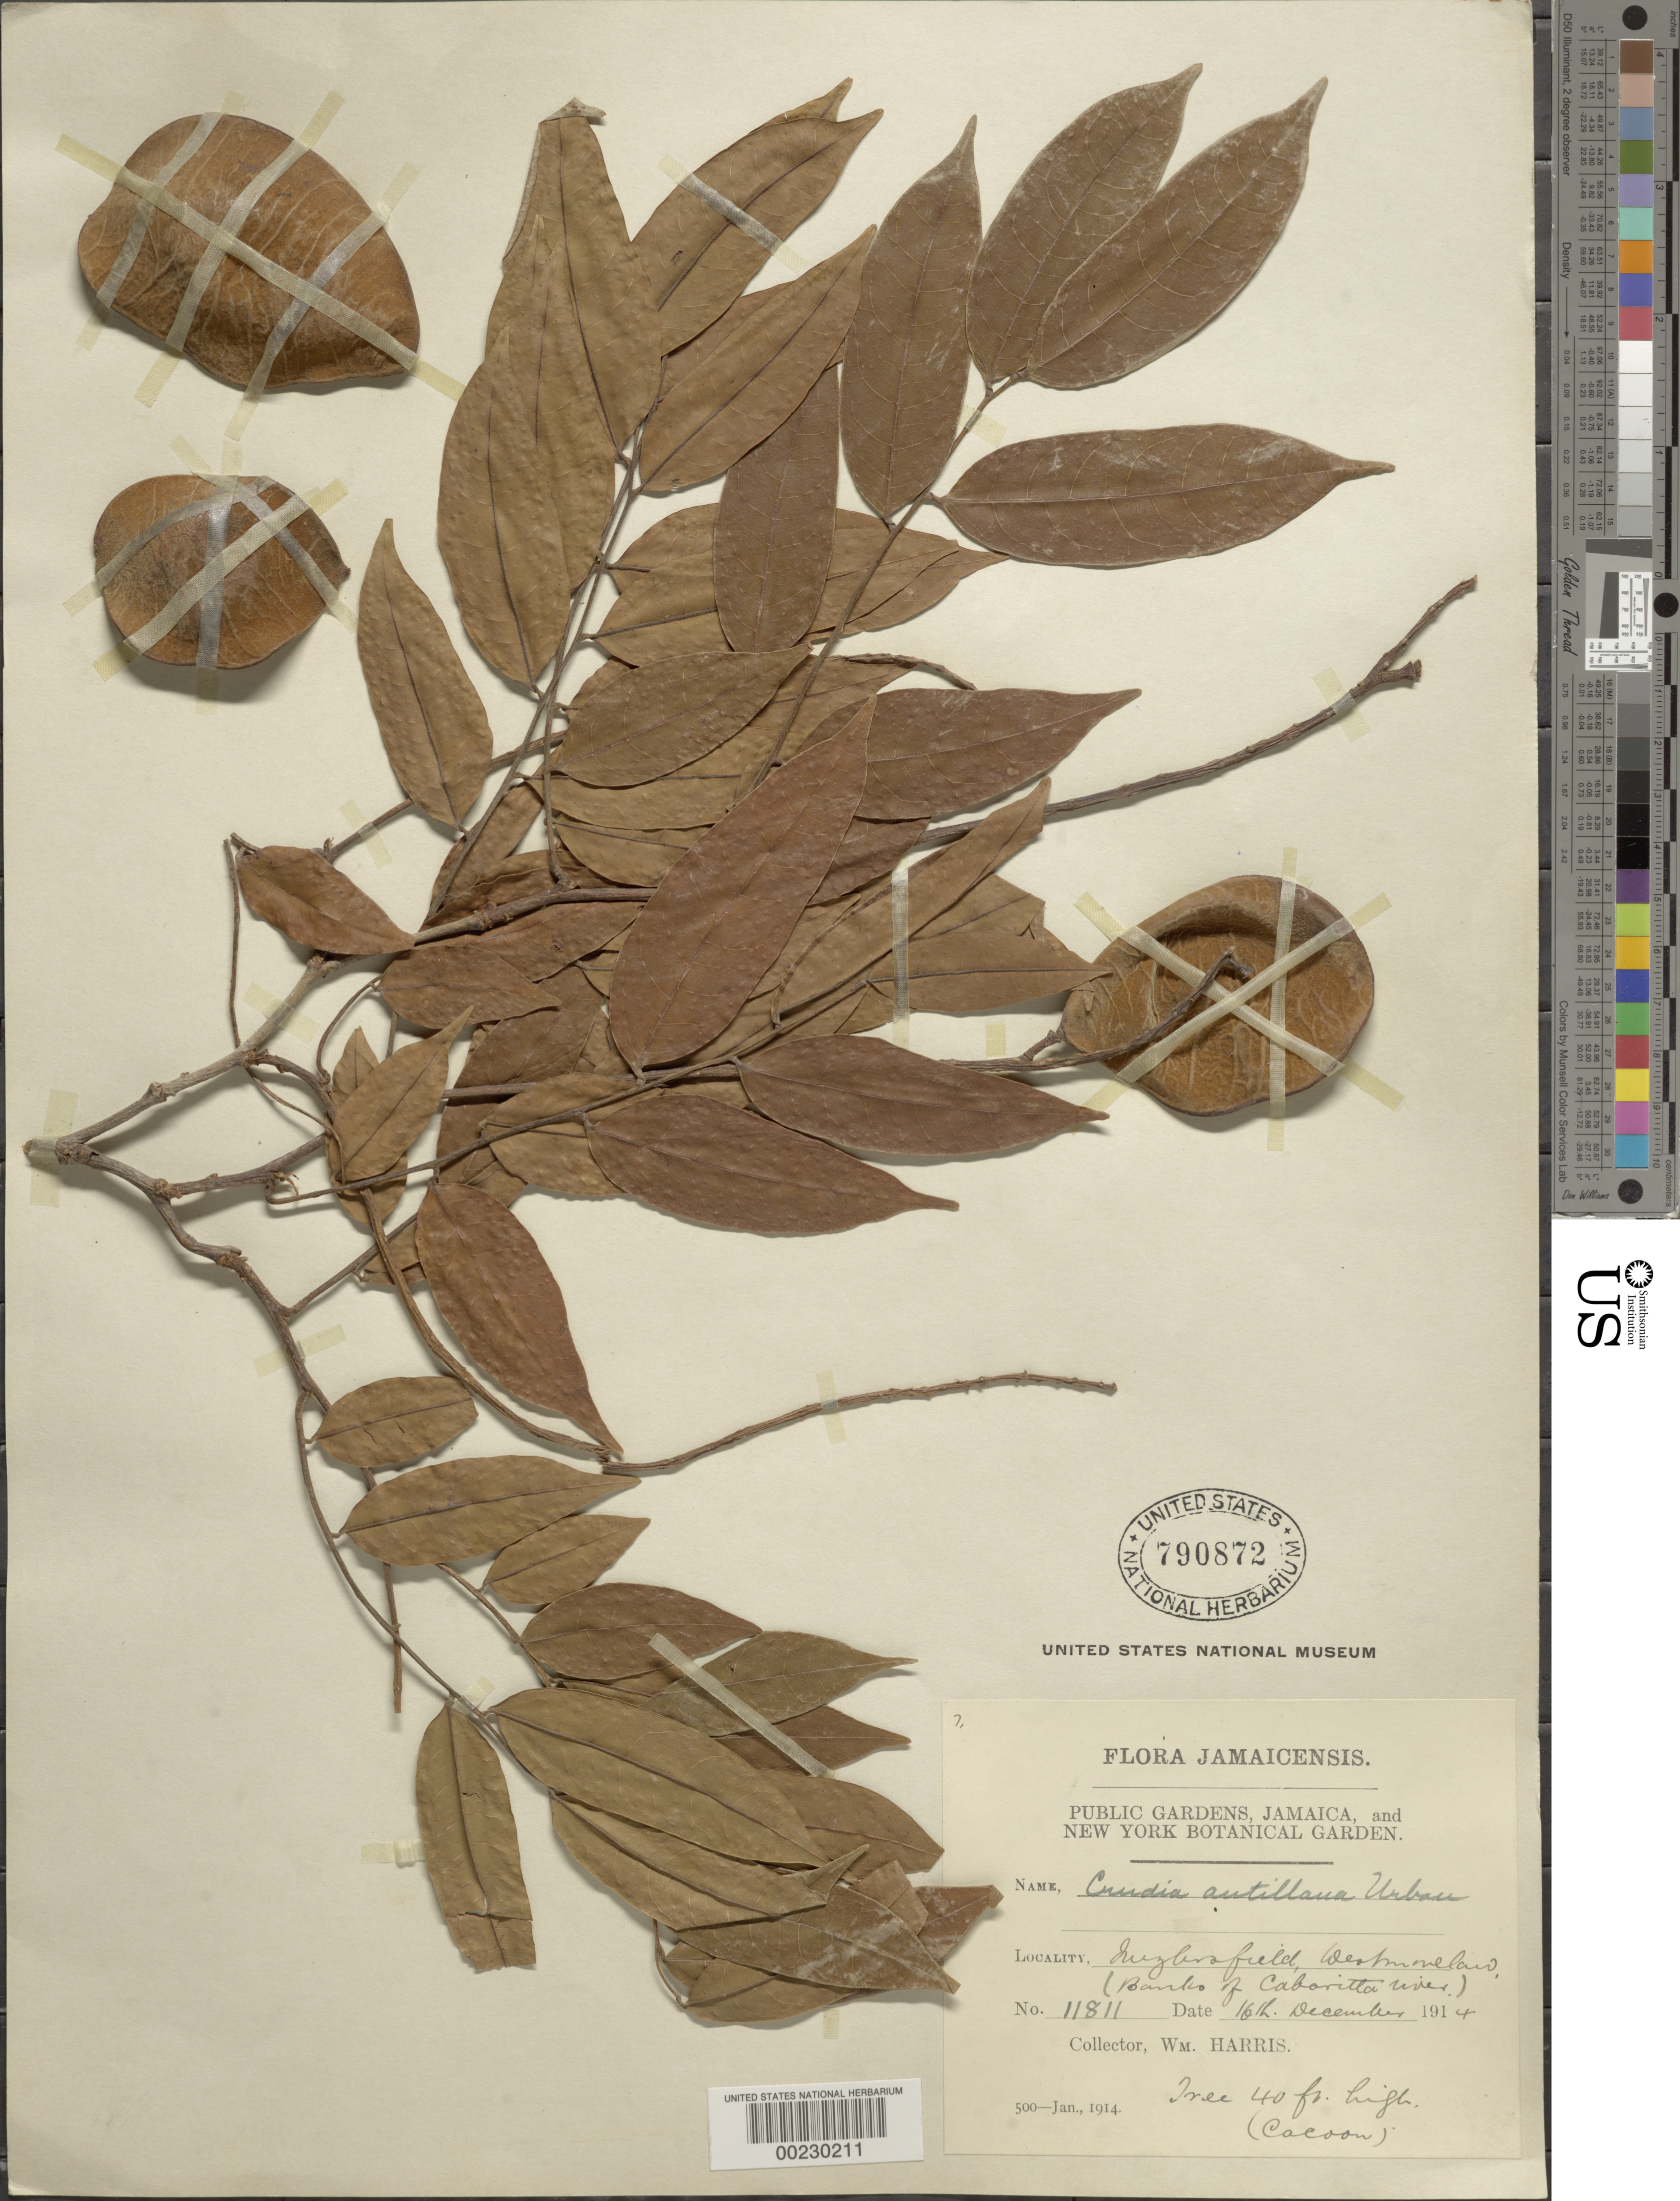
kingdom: Plantae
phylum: Tracheophyta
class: Magnoliopsida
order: Fabales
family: Fabaceae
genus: Crudia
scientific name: Crudia antillana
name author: Urb.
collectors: W. H. Harris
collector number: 11811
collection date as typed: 16 Dec 1914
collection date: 1914-12-16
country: Jamaica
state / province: Westmoreland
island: Greater Antilles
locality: Inzlersfield, banks of caboritta river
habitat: Banks of river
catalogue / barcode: US 790872